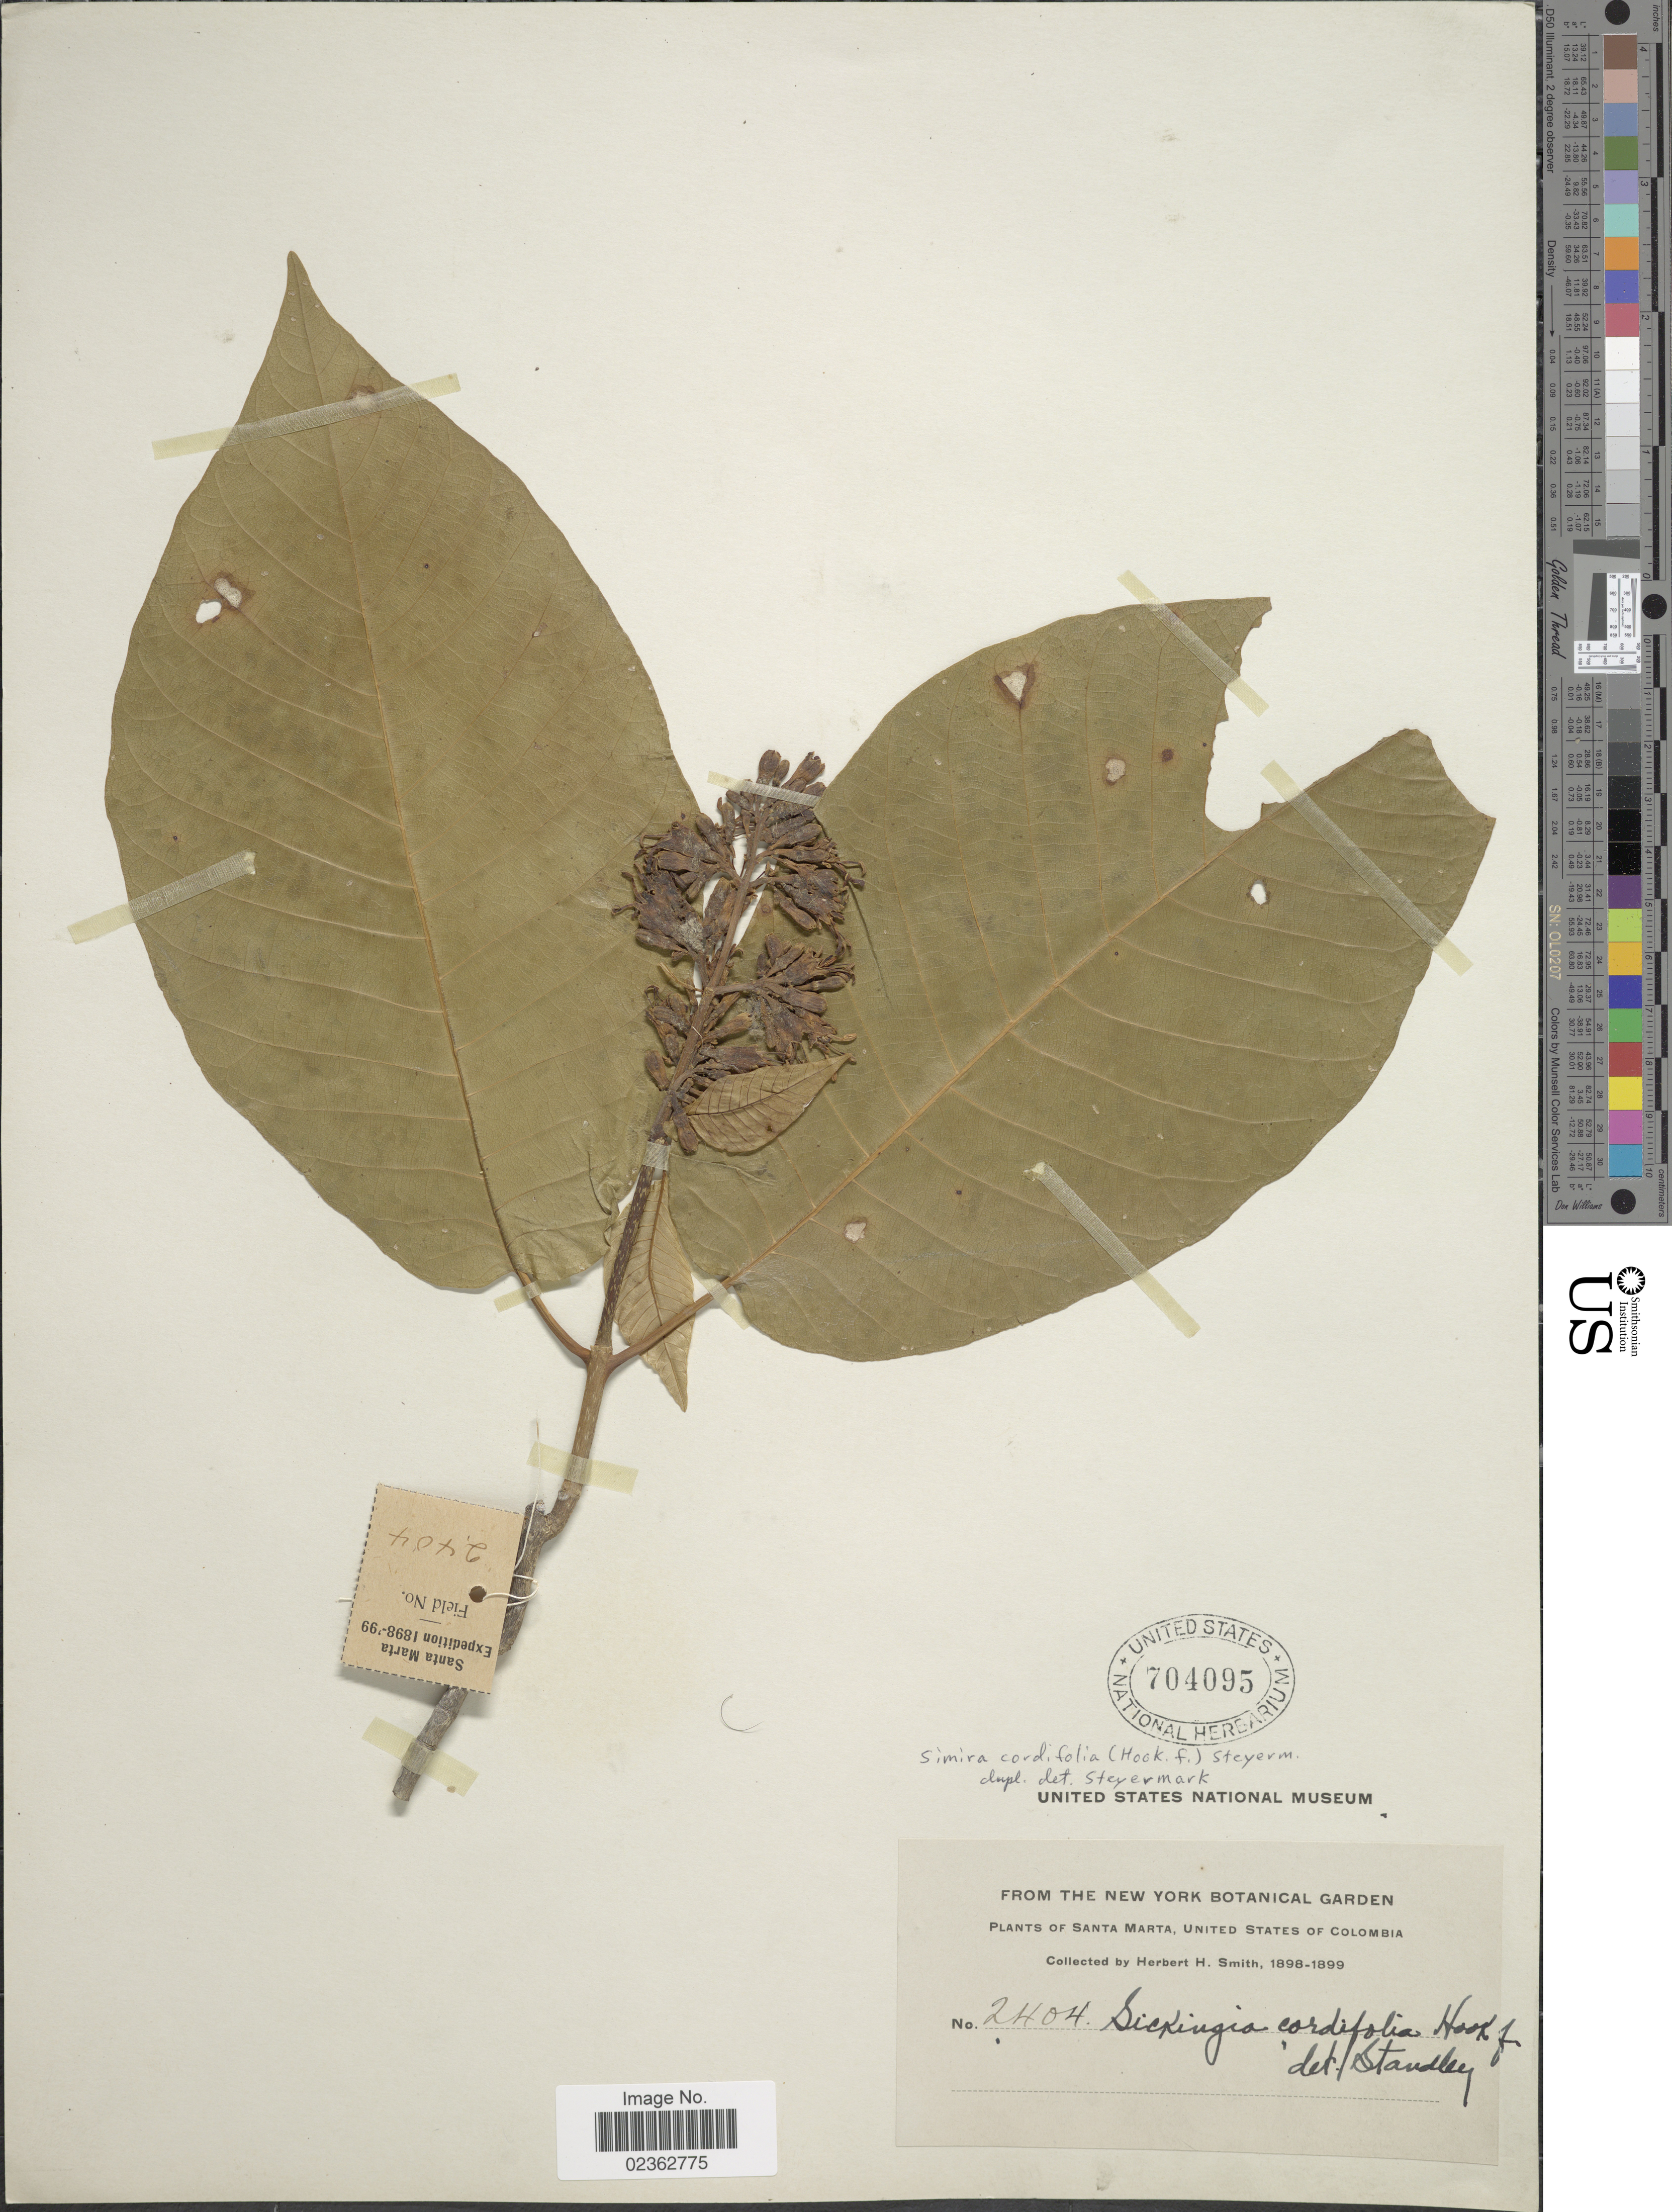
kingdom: Plantae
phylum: Tracheophyta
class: Magnoliopsida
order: Gentianales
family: Rubiaceae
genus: Simira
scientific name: Simira cordifolia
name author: (Hook. f.) Steyerm.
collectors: Herbert H. Smith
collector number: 2404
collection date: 1898/1899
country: Colombia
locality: Santa Marta, United States of Colombia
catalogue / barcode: US 704095